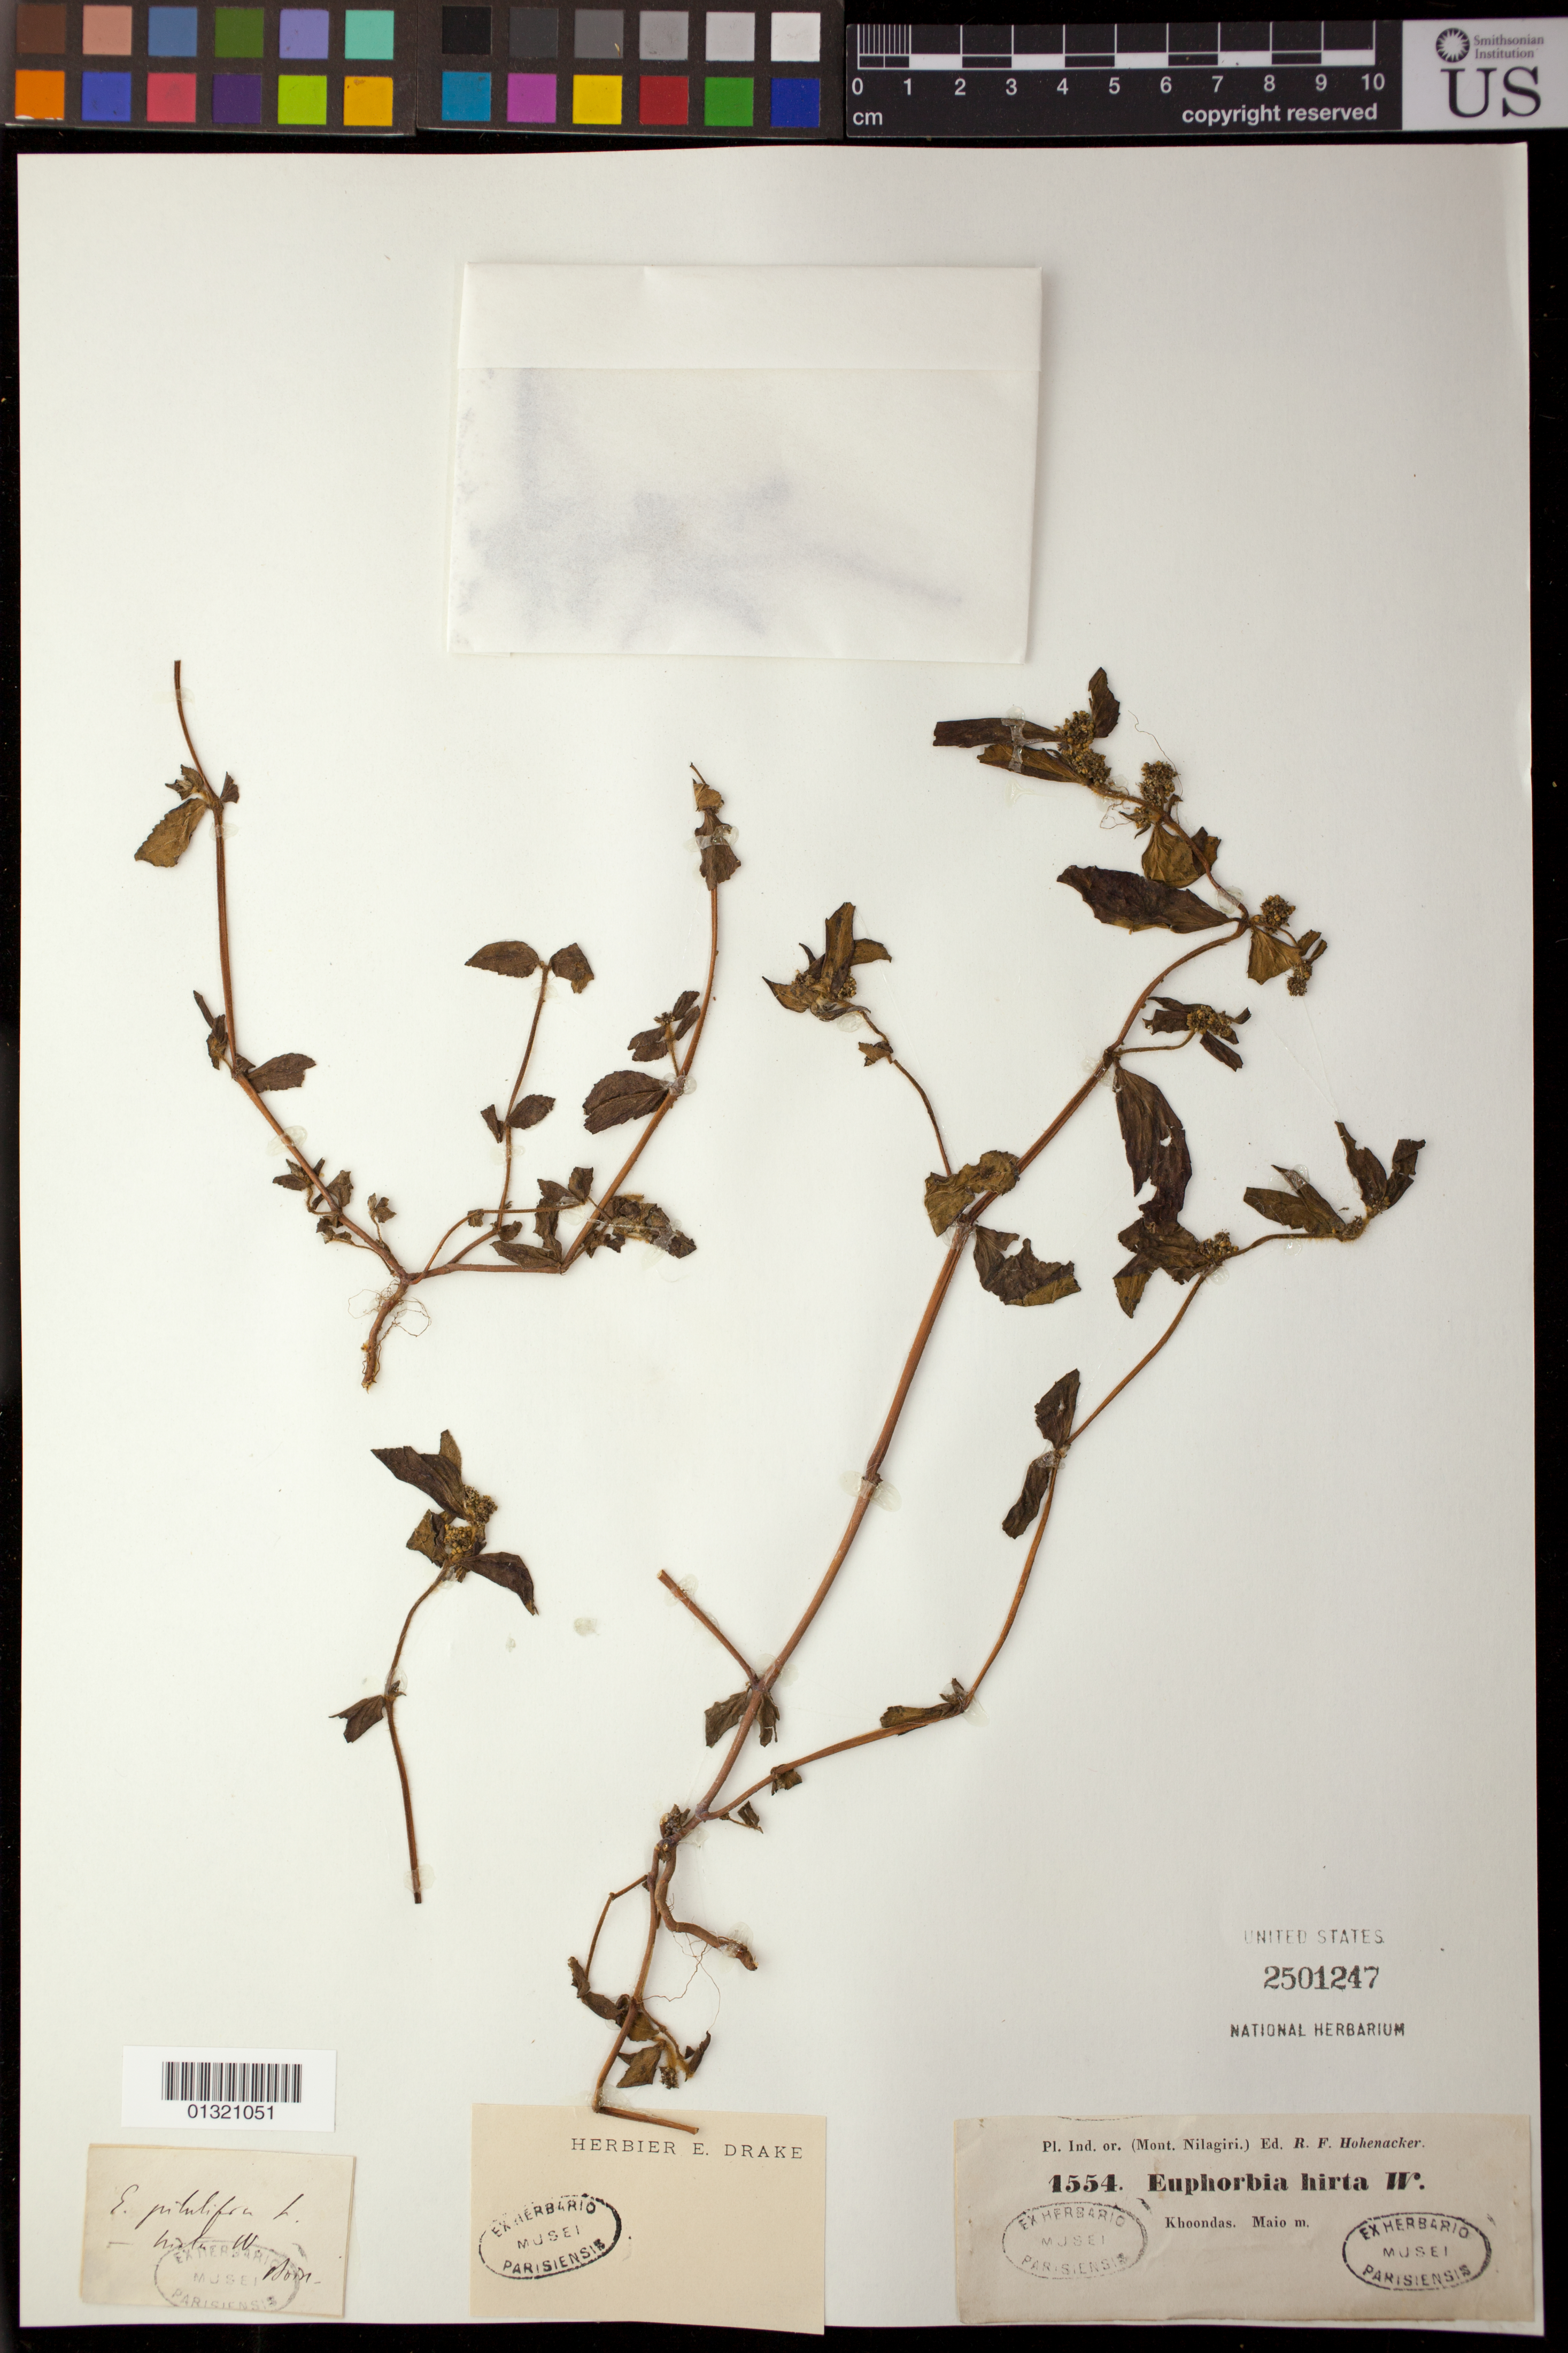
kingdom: Plantae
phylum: Tracheophyta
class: Magnoliopsida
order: Malpighiales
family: Euphorbiaceae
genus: Euphorbia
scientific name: Euphorbia hirta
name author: L.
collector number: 1554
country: India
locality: Khoondas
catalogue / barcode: US 2501247